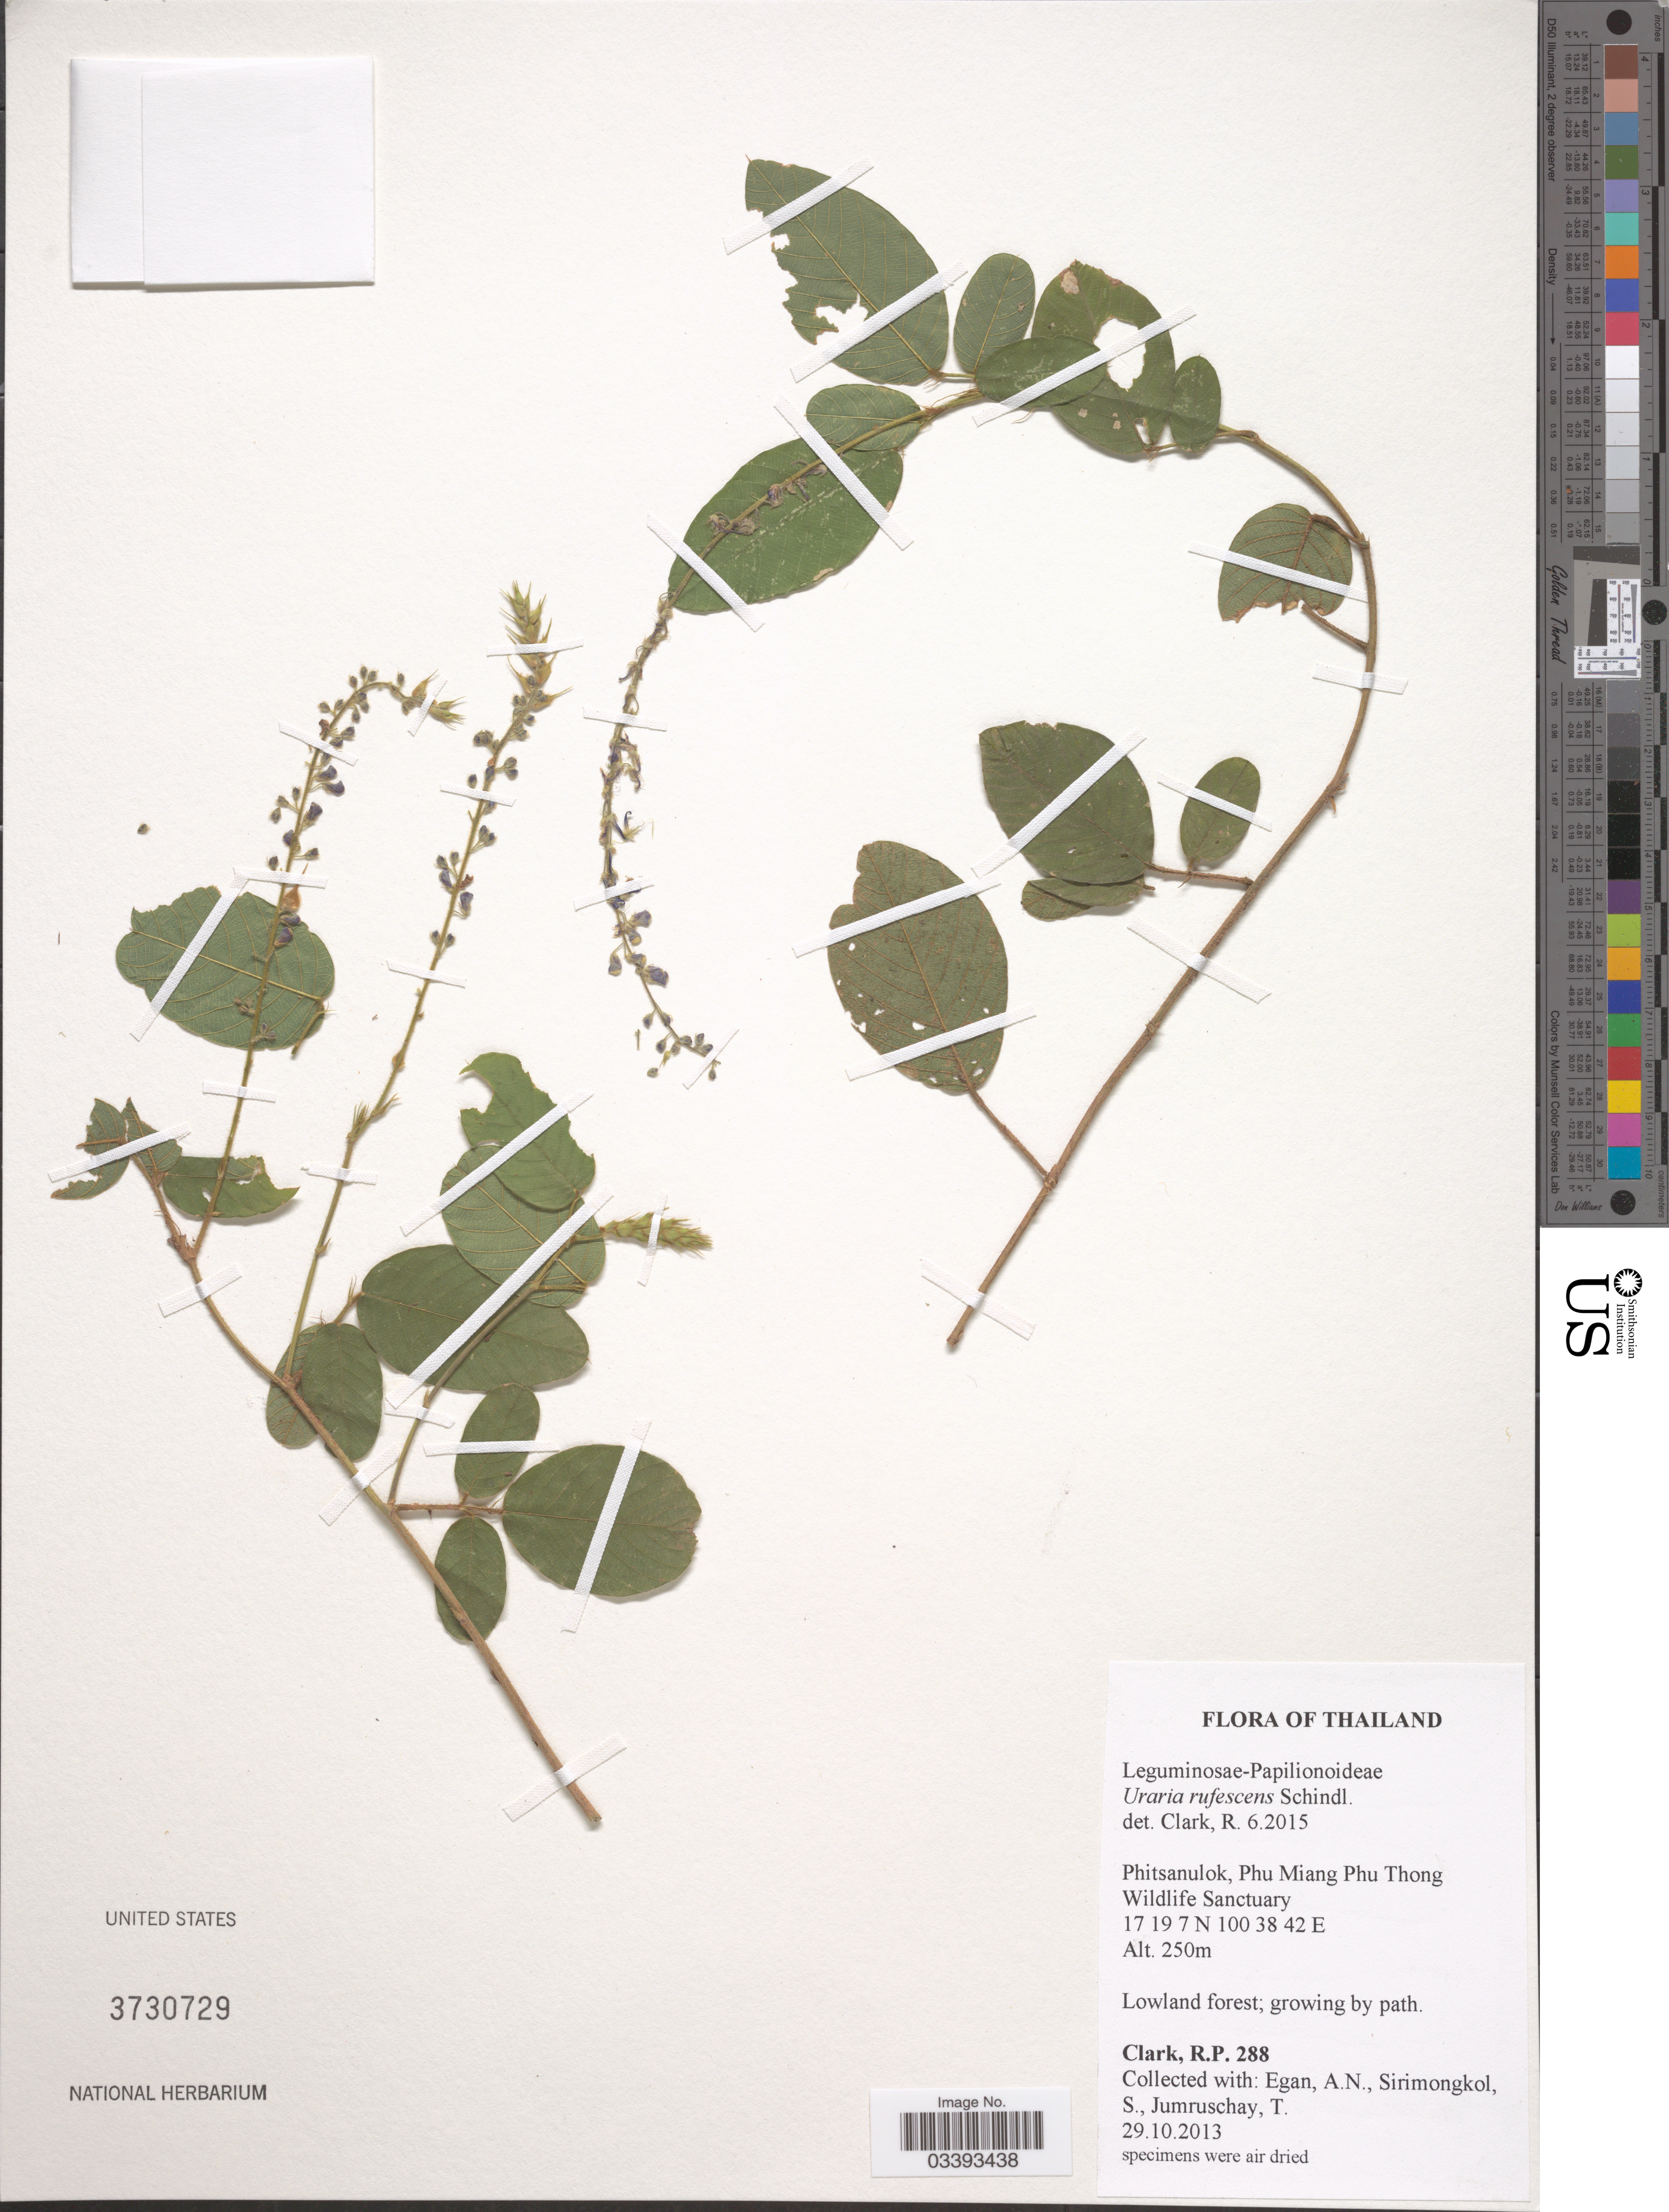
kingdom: Plantae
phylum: Tracheophyta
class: Magnoliopsida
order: Fabales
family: Fabaceae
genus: Uraria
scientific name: Uraria rufescens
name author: (DC.) Schindl.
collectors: R. P. Clark, A. N. Egan, S. Sirimongkol & T. Jumruschay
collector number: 288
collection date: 2013-10-29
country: Thailand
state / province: Phitsanulok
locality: Phu Miang Phu Thong Wildlife Sanctuary.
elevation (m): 250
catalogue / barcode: US 3730729